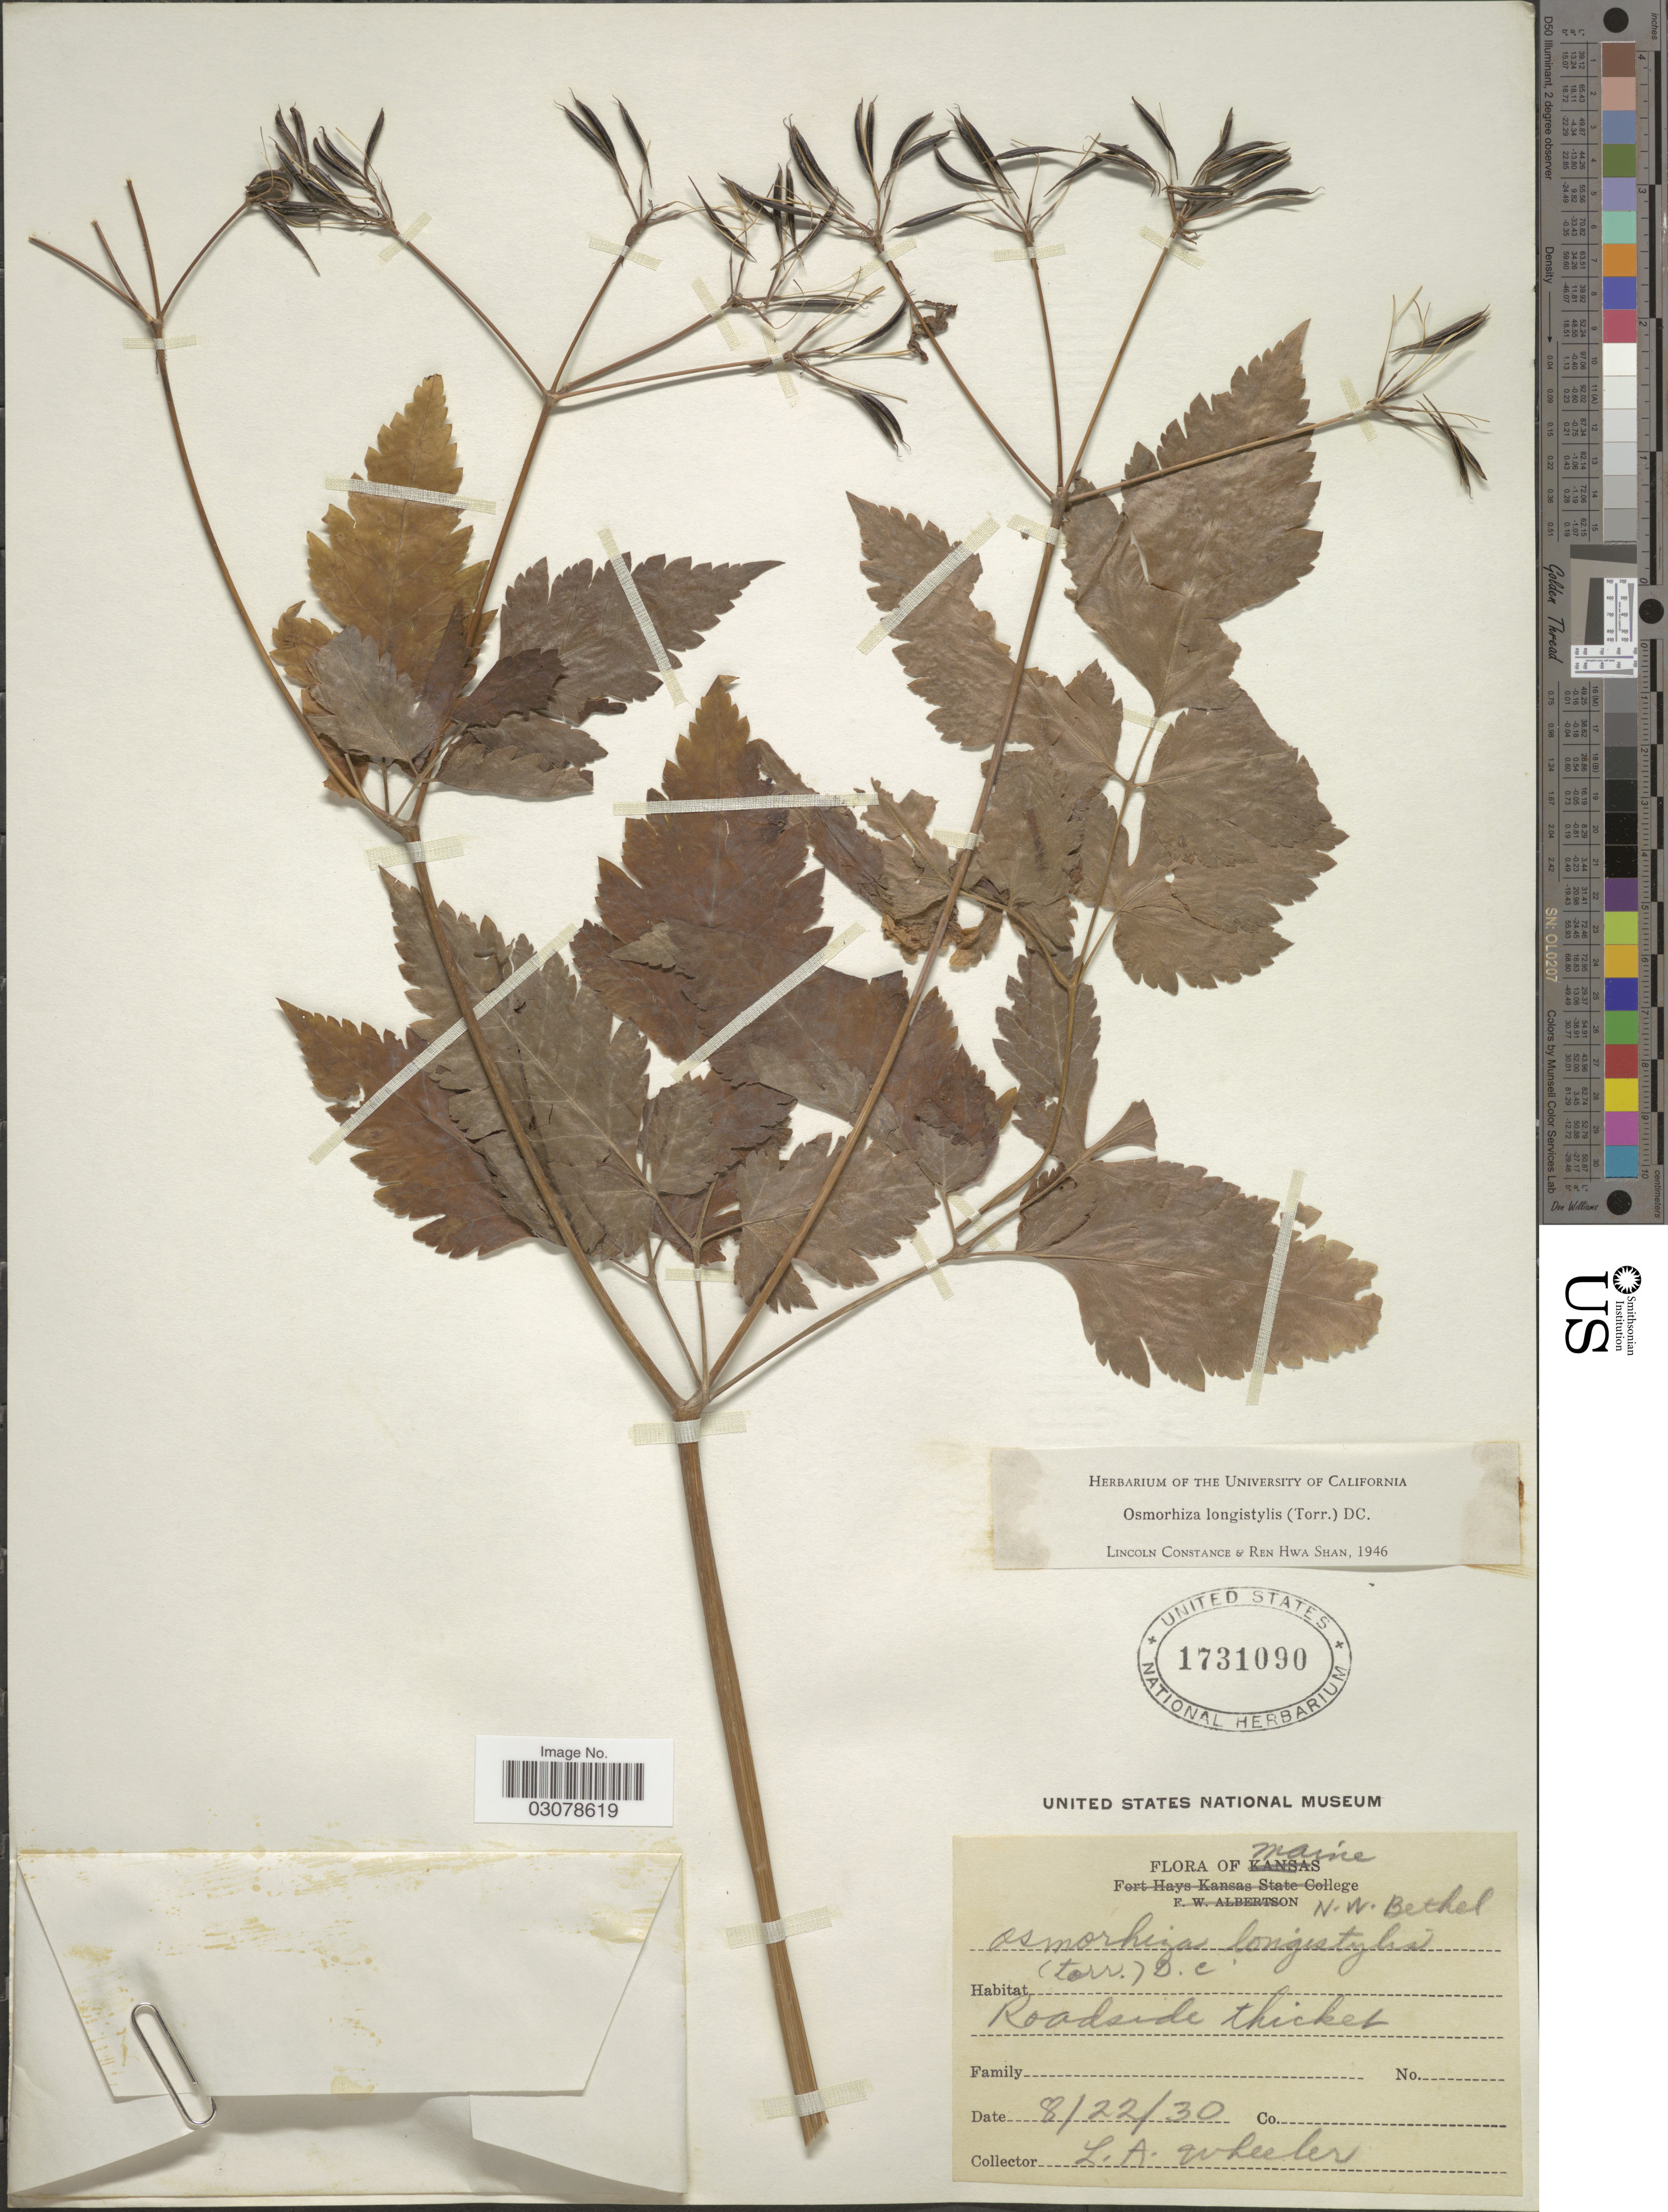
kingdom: Plantae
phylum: Tracheophyta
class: Magnoliopsida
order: Apiales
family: Apiaceae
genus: Osmorhiza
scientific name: Osmorhiza longistylis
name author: (Torr.) DC.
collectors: L. Wheeler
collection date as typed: Transcribed d/m/y: 22/8/30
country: United States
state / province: Maine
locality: N.W. Bethel. Roadside thicket.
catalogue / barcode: US 1731090